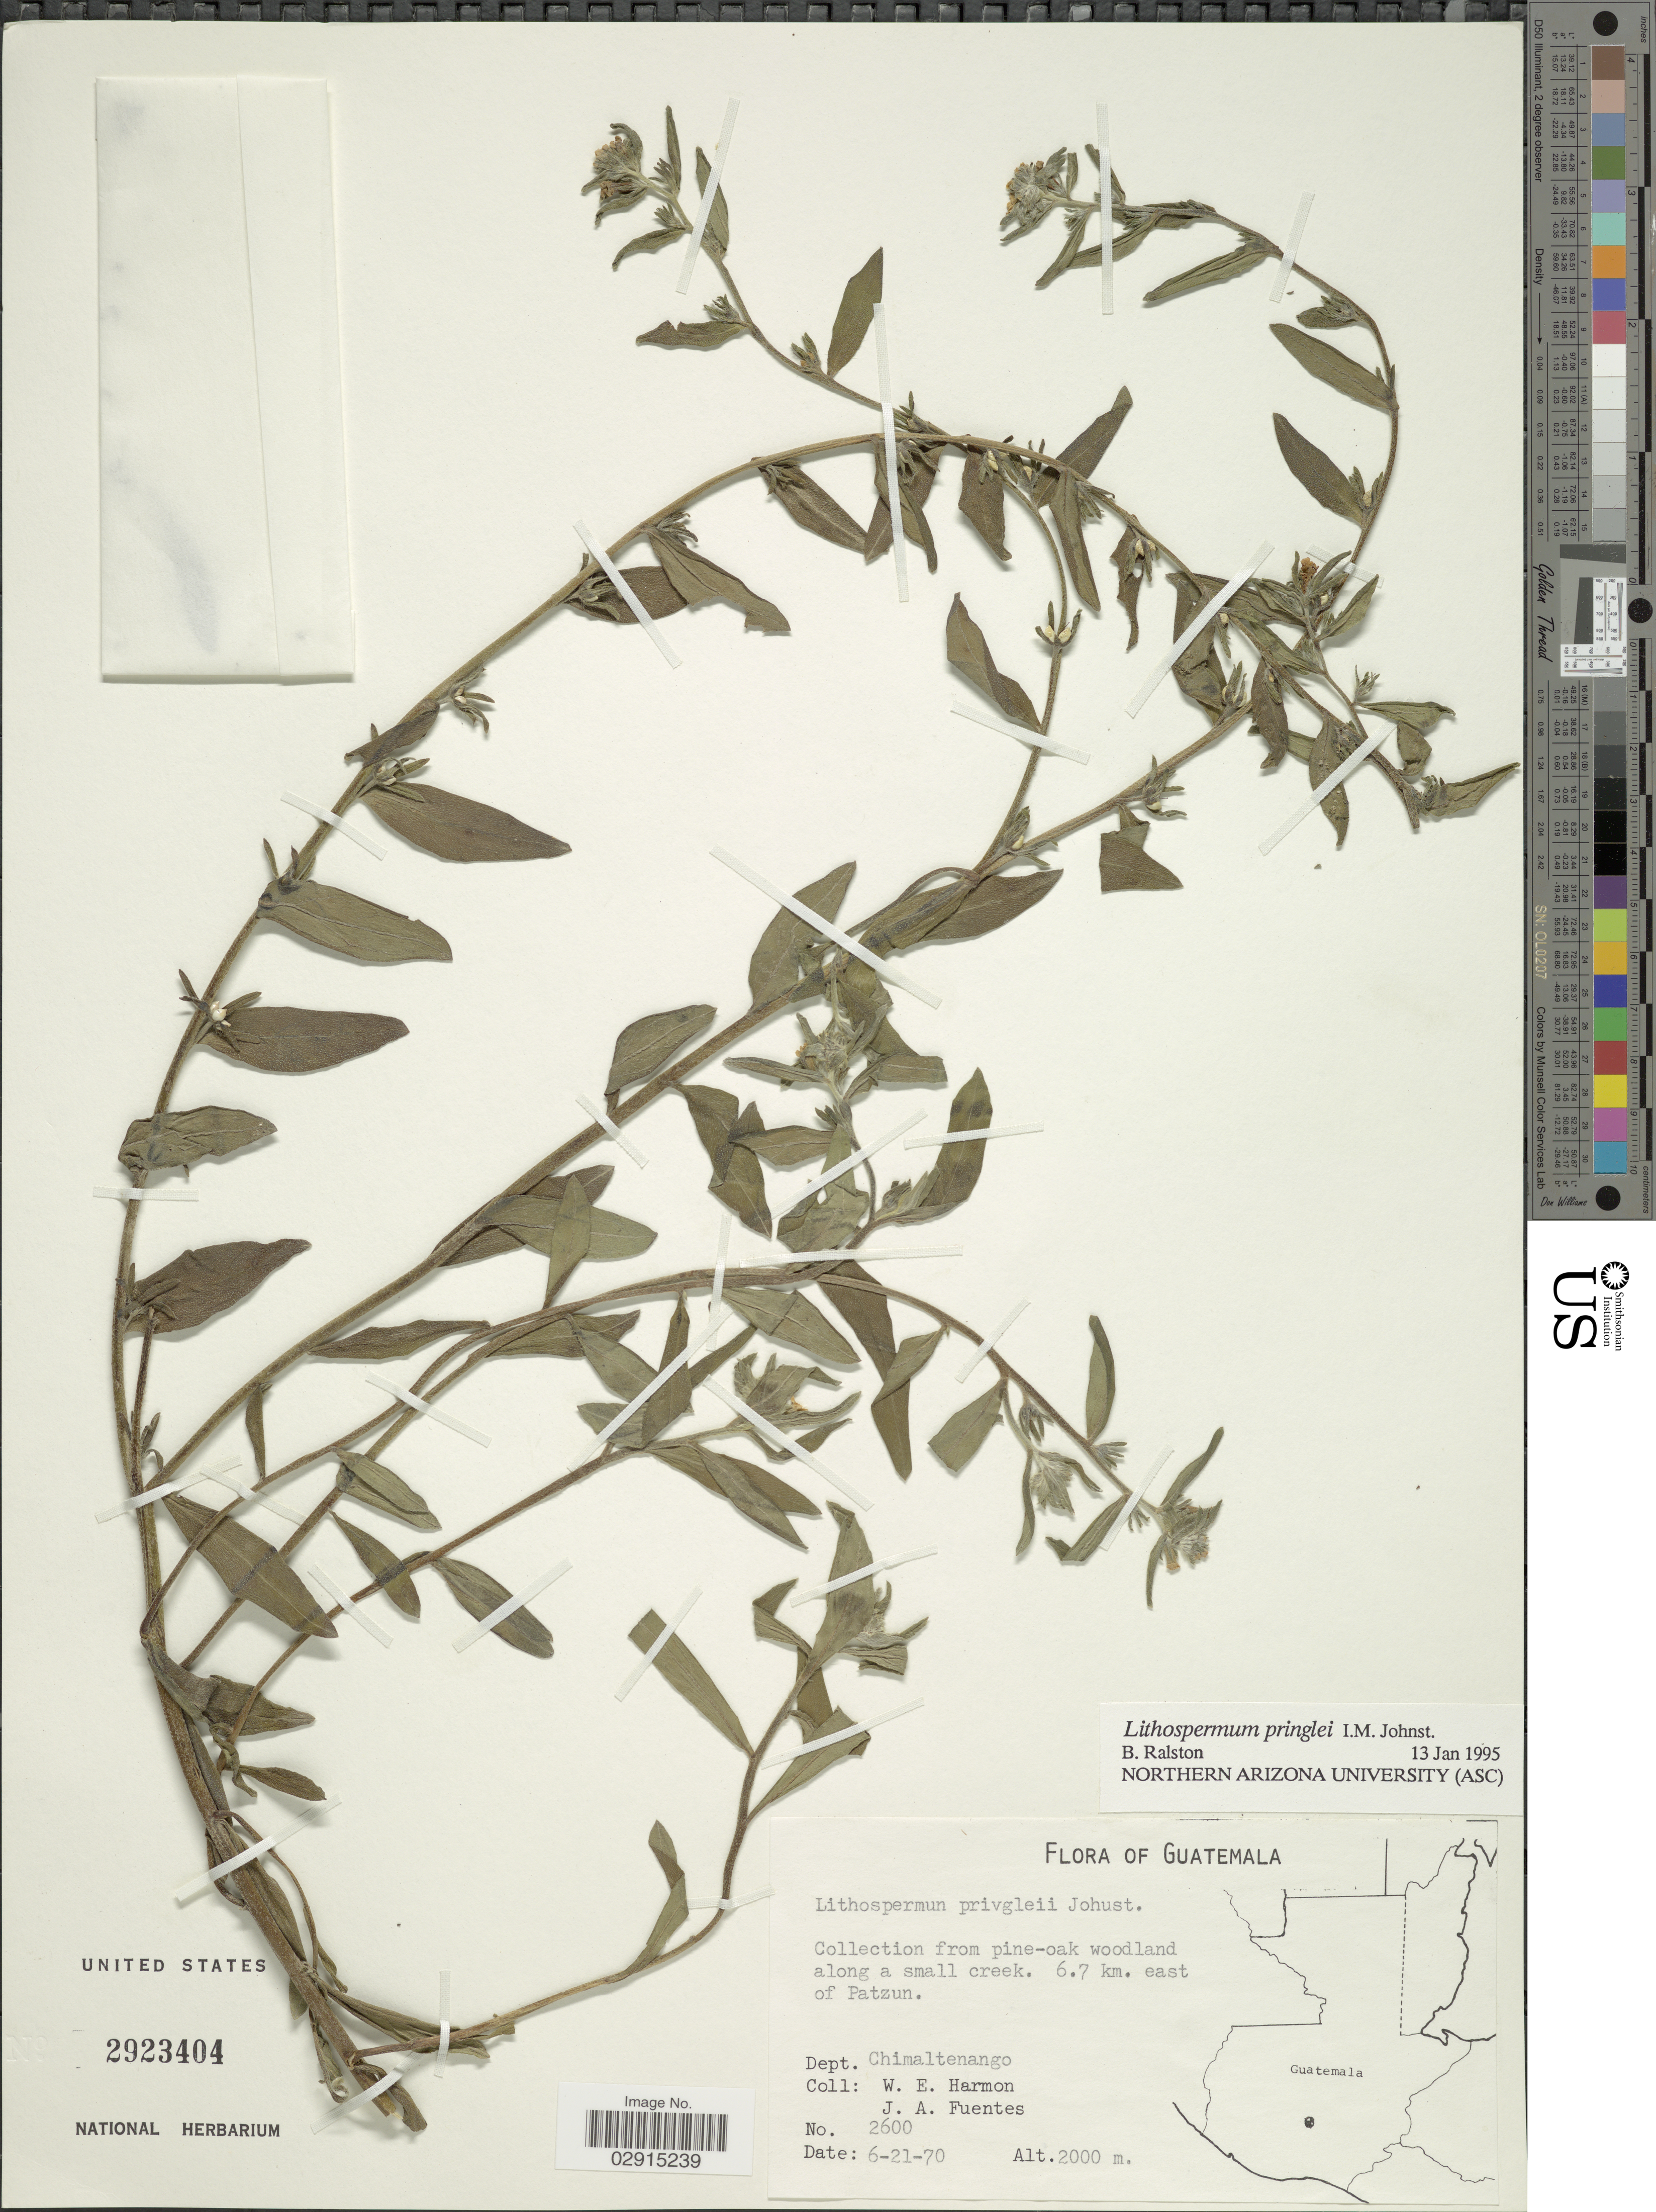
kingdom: Plantae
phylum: Tracheophyta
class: Magnoliopsida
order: Boraginales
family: Boraginaceae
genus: Lithospermum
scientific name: Lithospermum pringlei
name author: I.M. Johnst.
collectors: W. E. Harmon & J. Fuentes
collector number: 2600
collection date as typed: Transcribed d/m/y: 21/6/70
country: Guatemala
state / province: Chimaltenango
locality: From pine-oak woodland along a small creek. 6.7 km. east of Patzun. Dept. Chimaltenango.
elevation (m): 2000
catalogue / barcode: US 2923404